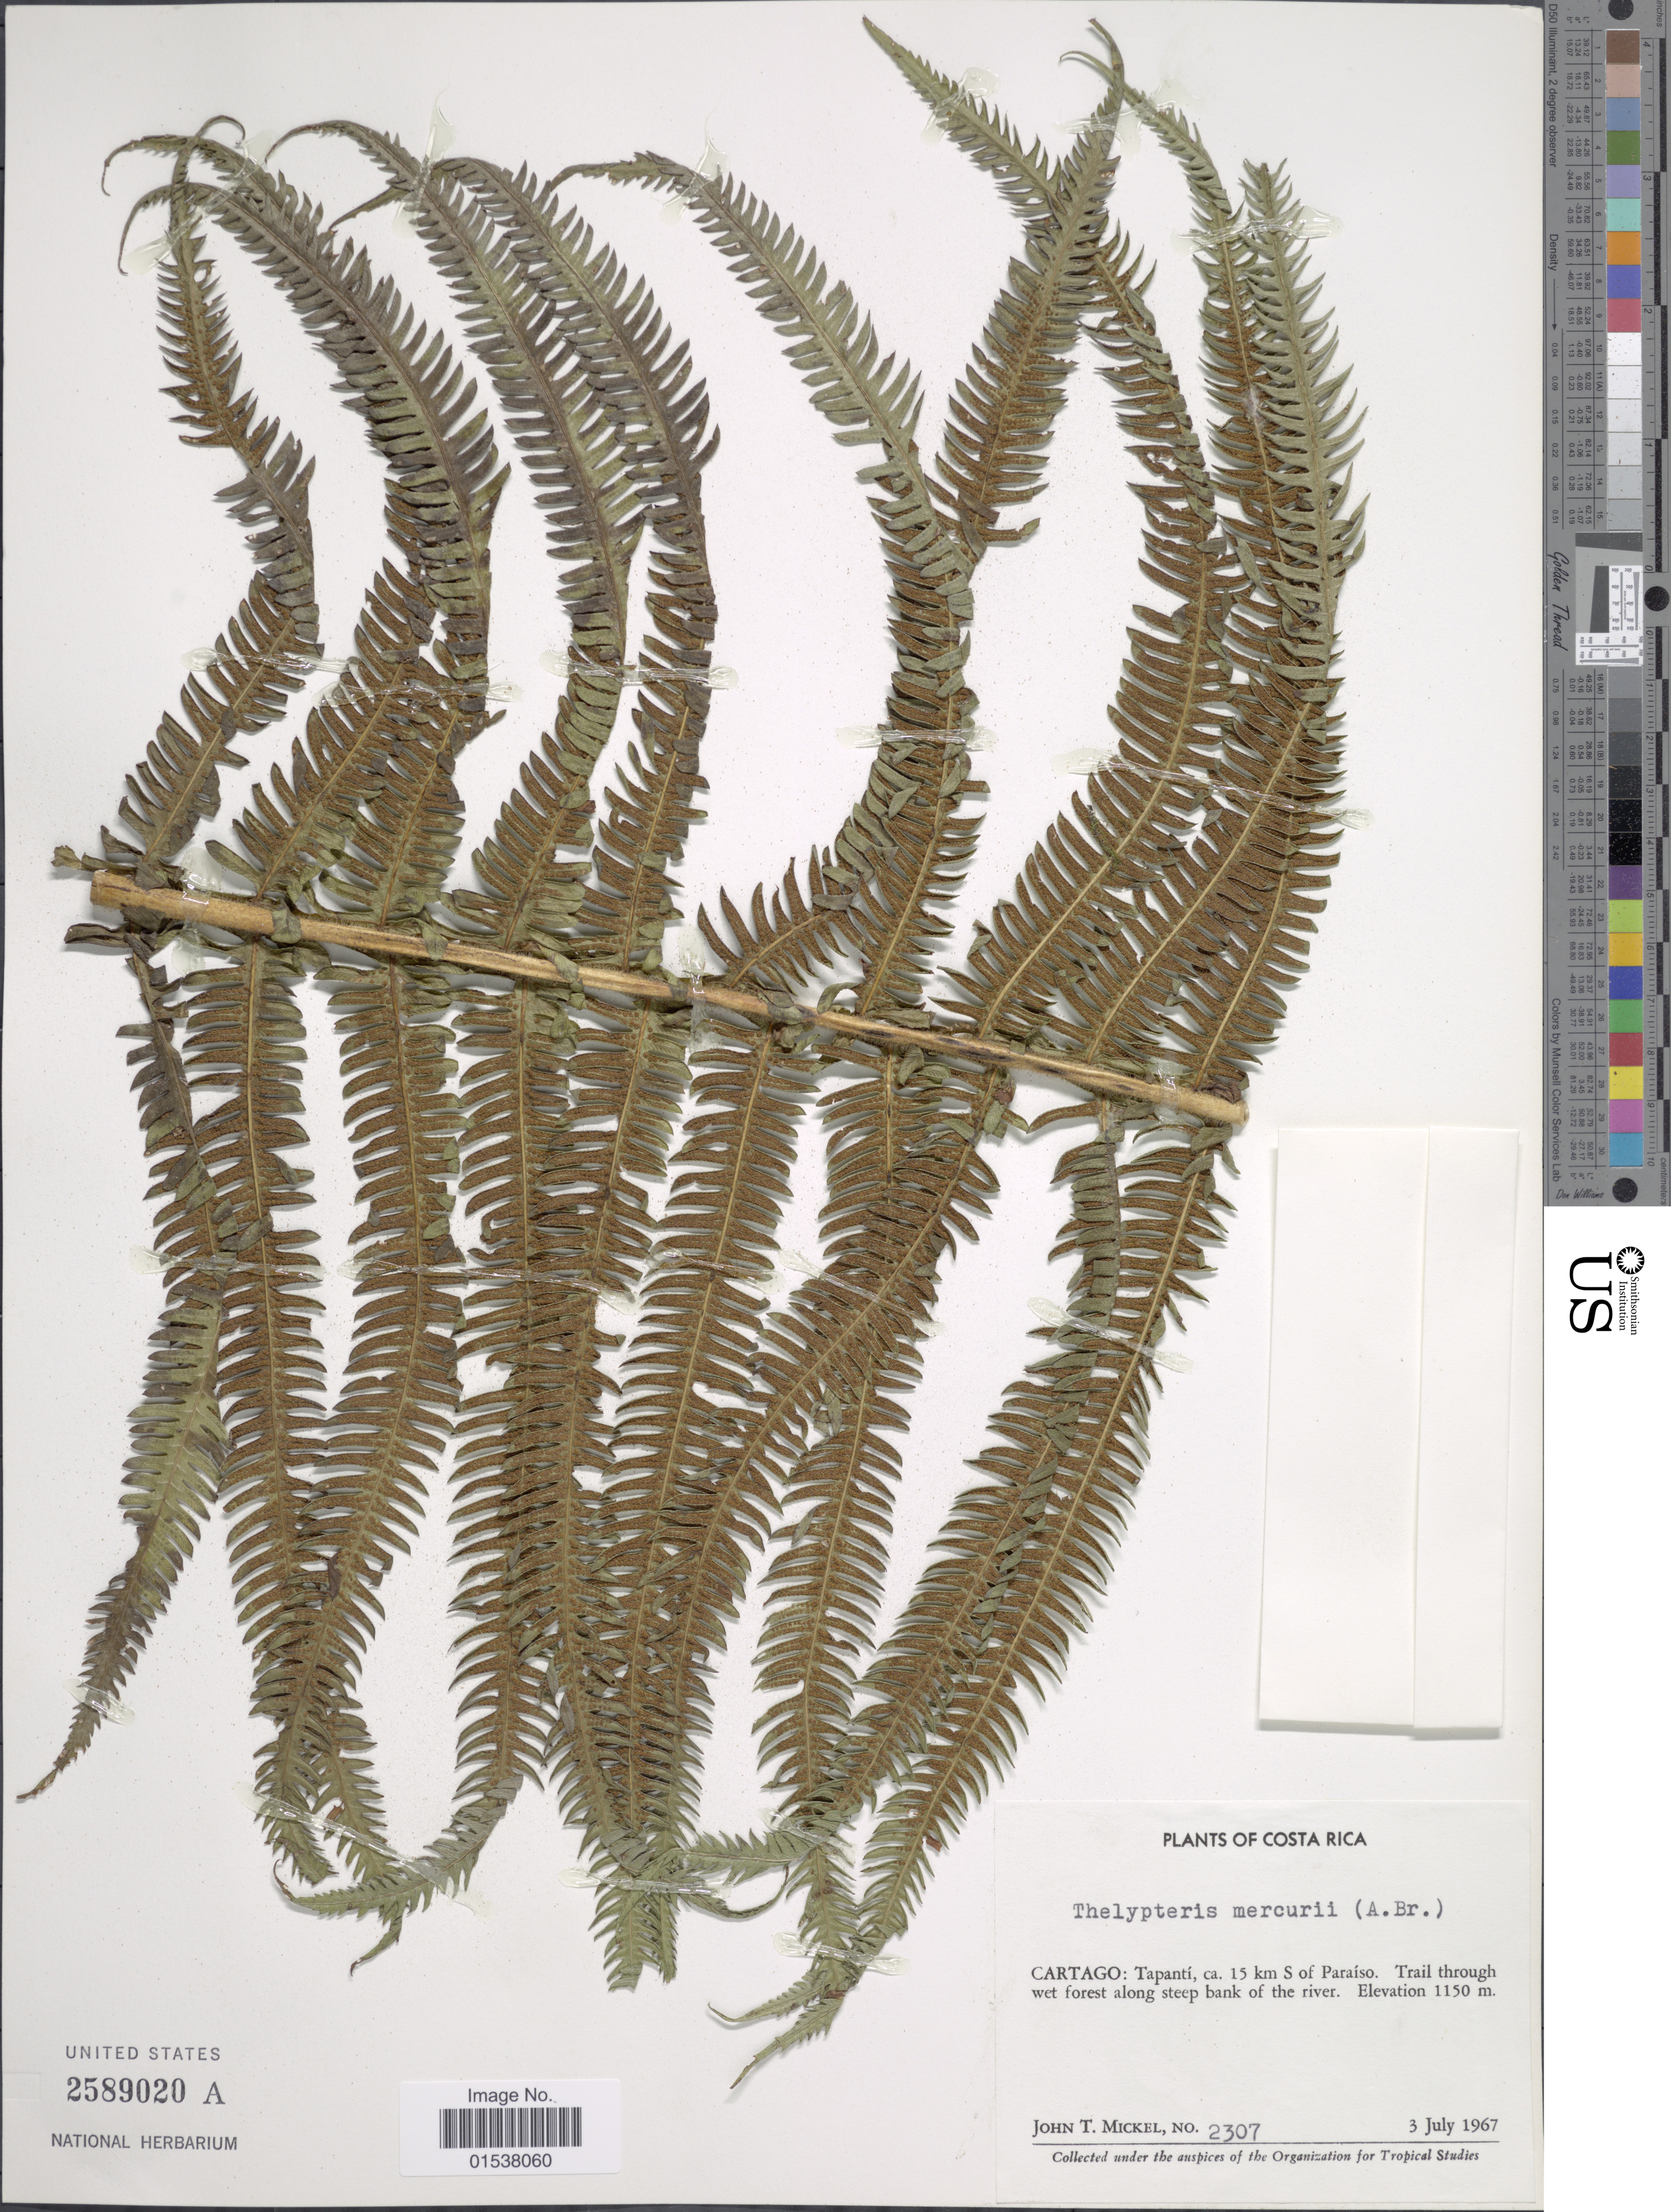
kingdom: Plantae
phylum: Tracheophyta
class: Polypodiopsida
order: Polypodiales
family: Thelypteridaceae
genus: Amauropelta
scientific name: Amauropelta balbisii (Spreng.) comb. nov., ined. 2015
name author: (Spreng.)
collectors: J. T. Mickel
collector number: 2307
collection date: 1967-07-03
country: Costa Rica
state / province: Cartago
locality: Cartago: Tapanti, ca. 15 km S of Paraiso, trail through wet forest along steep bank of the river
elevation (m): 1150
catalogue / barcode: US 2589020A